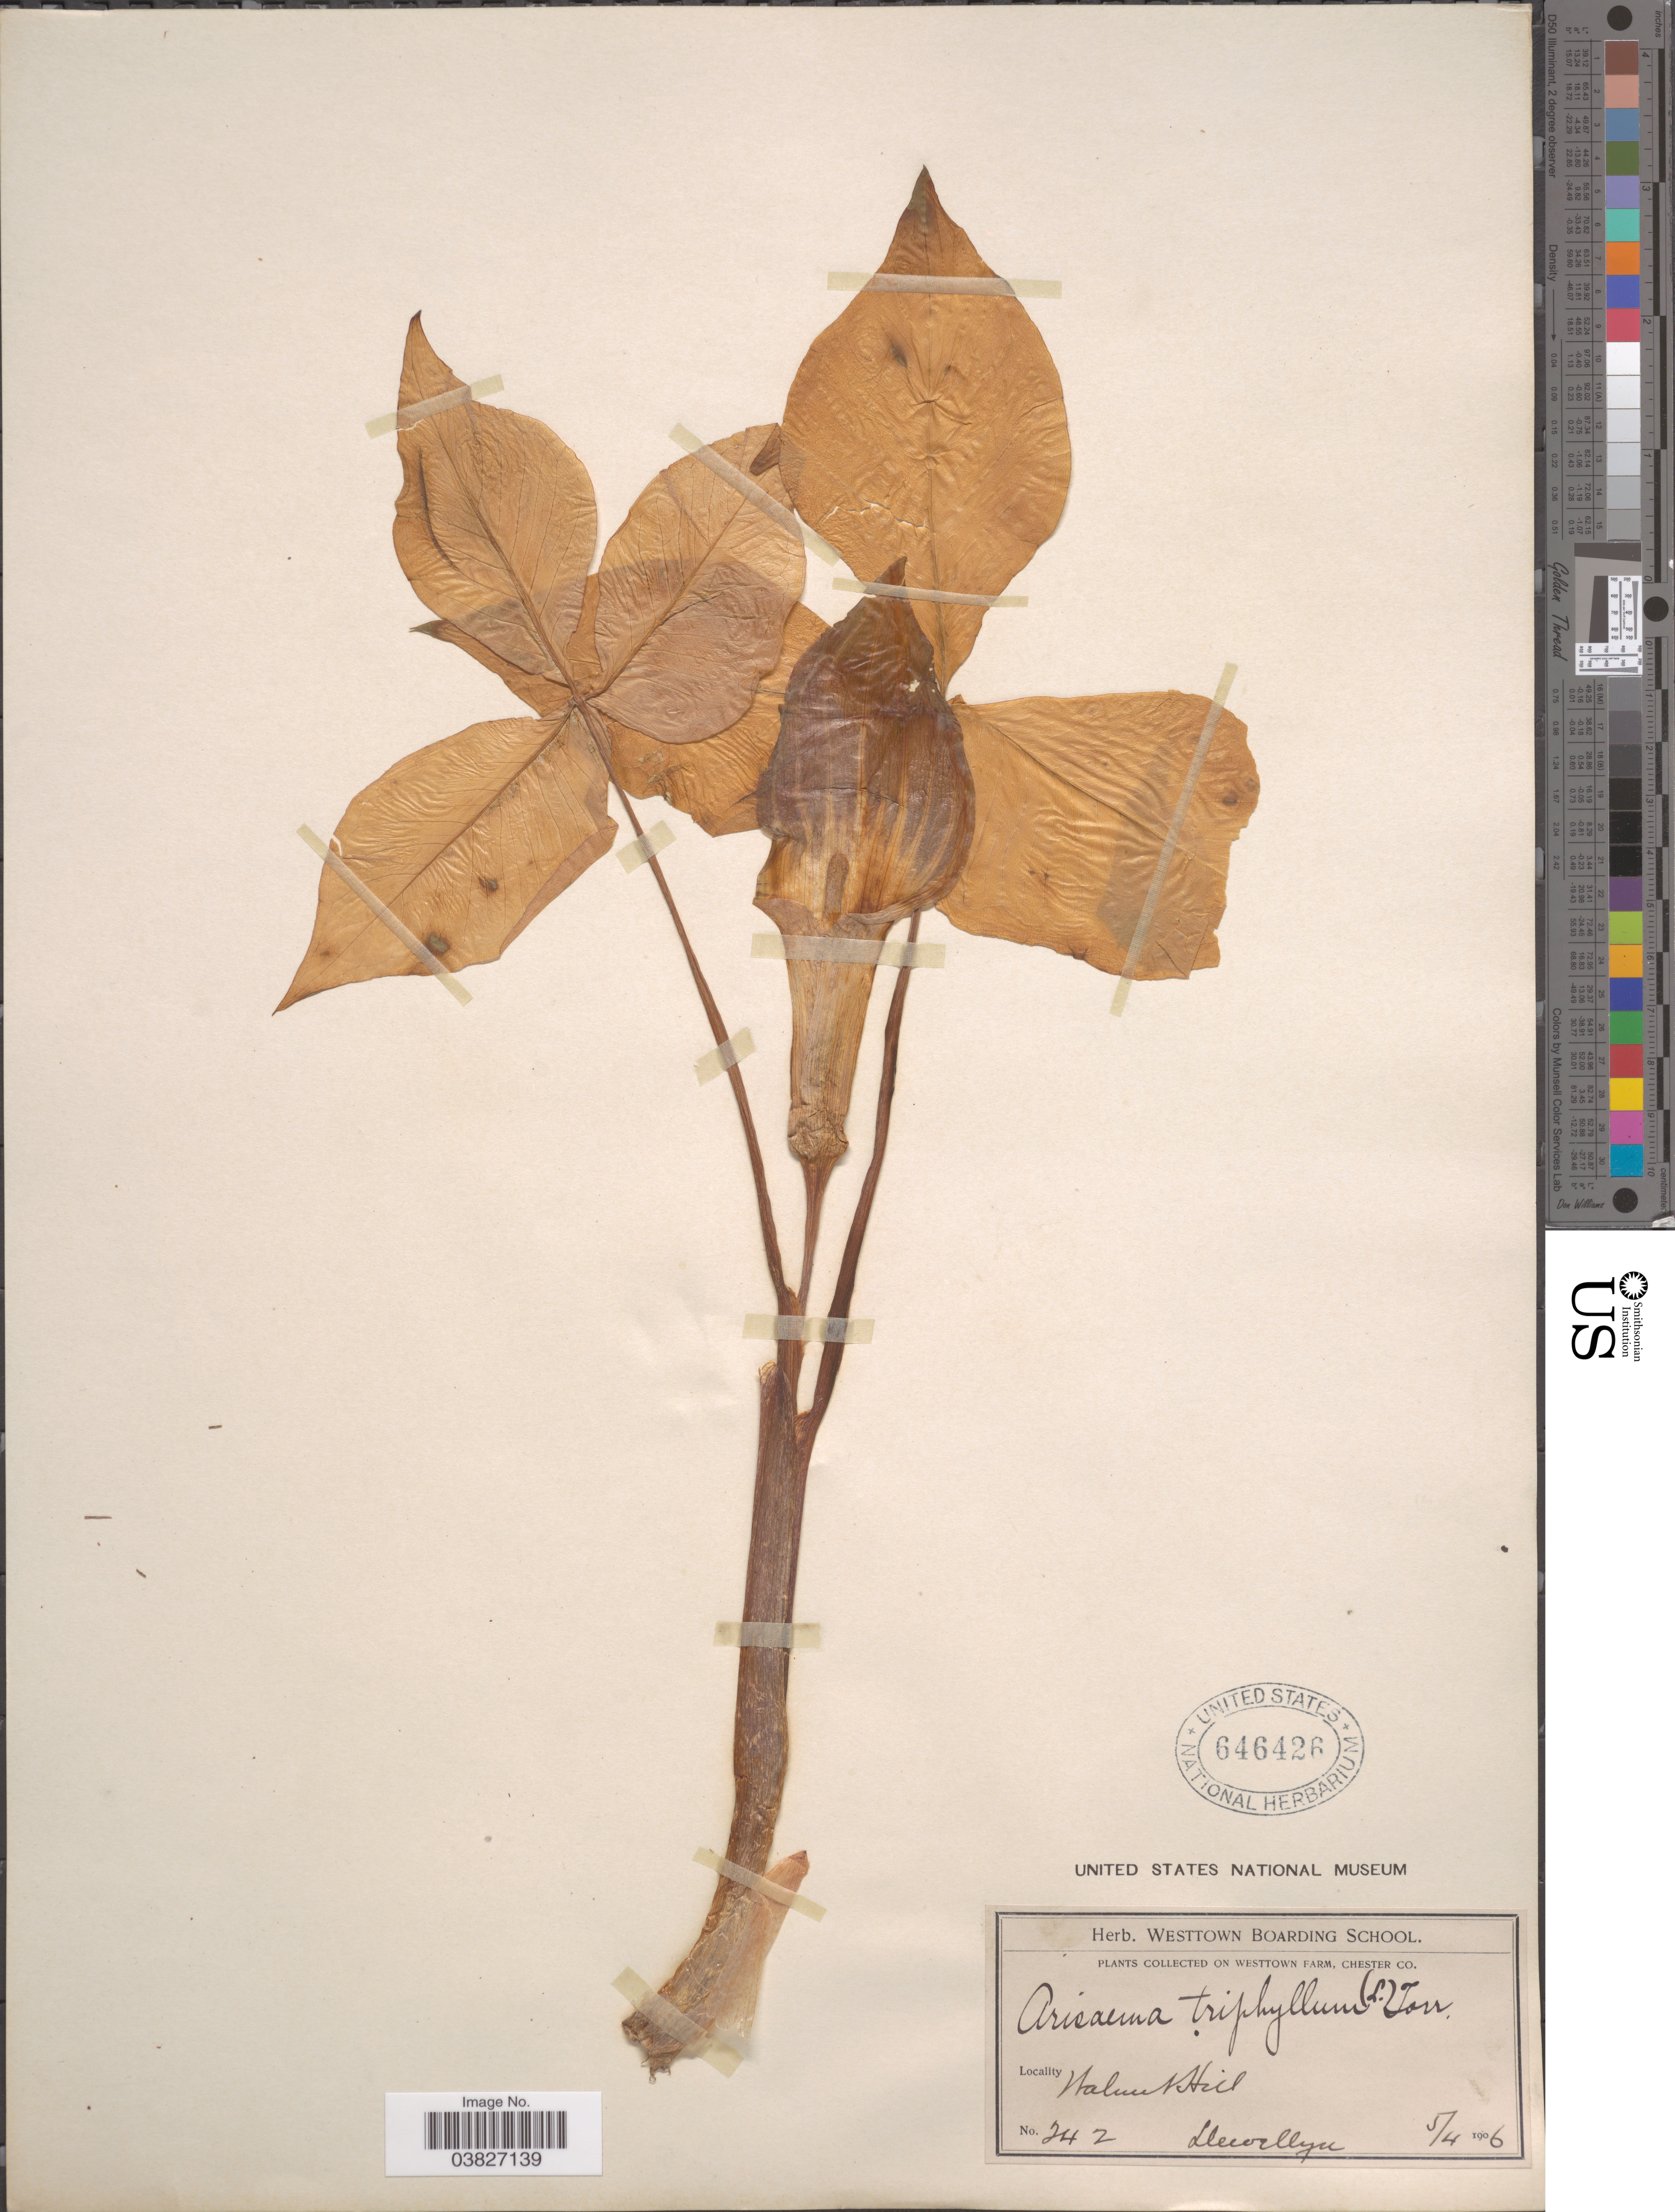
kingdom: Plantae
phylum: Tracheophyta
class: Liliopsida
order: Alismatales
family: Araceae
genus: Arisaema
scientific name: Arisaema triphyllum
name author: (L.) Schott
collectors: Llewellyn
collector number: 242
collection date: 1906-04-05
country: United States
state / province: Pennsylvania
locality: On Westtown Farm, Chester Co. Walnut Hill.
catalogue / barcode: US 646426